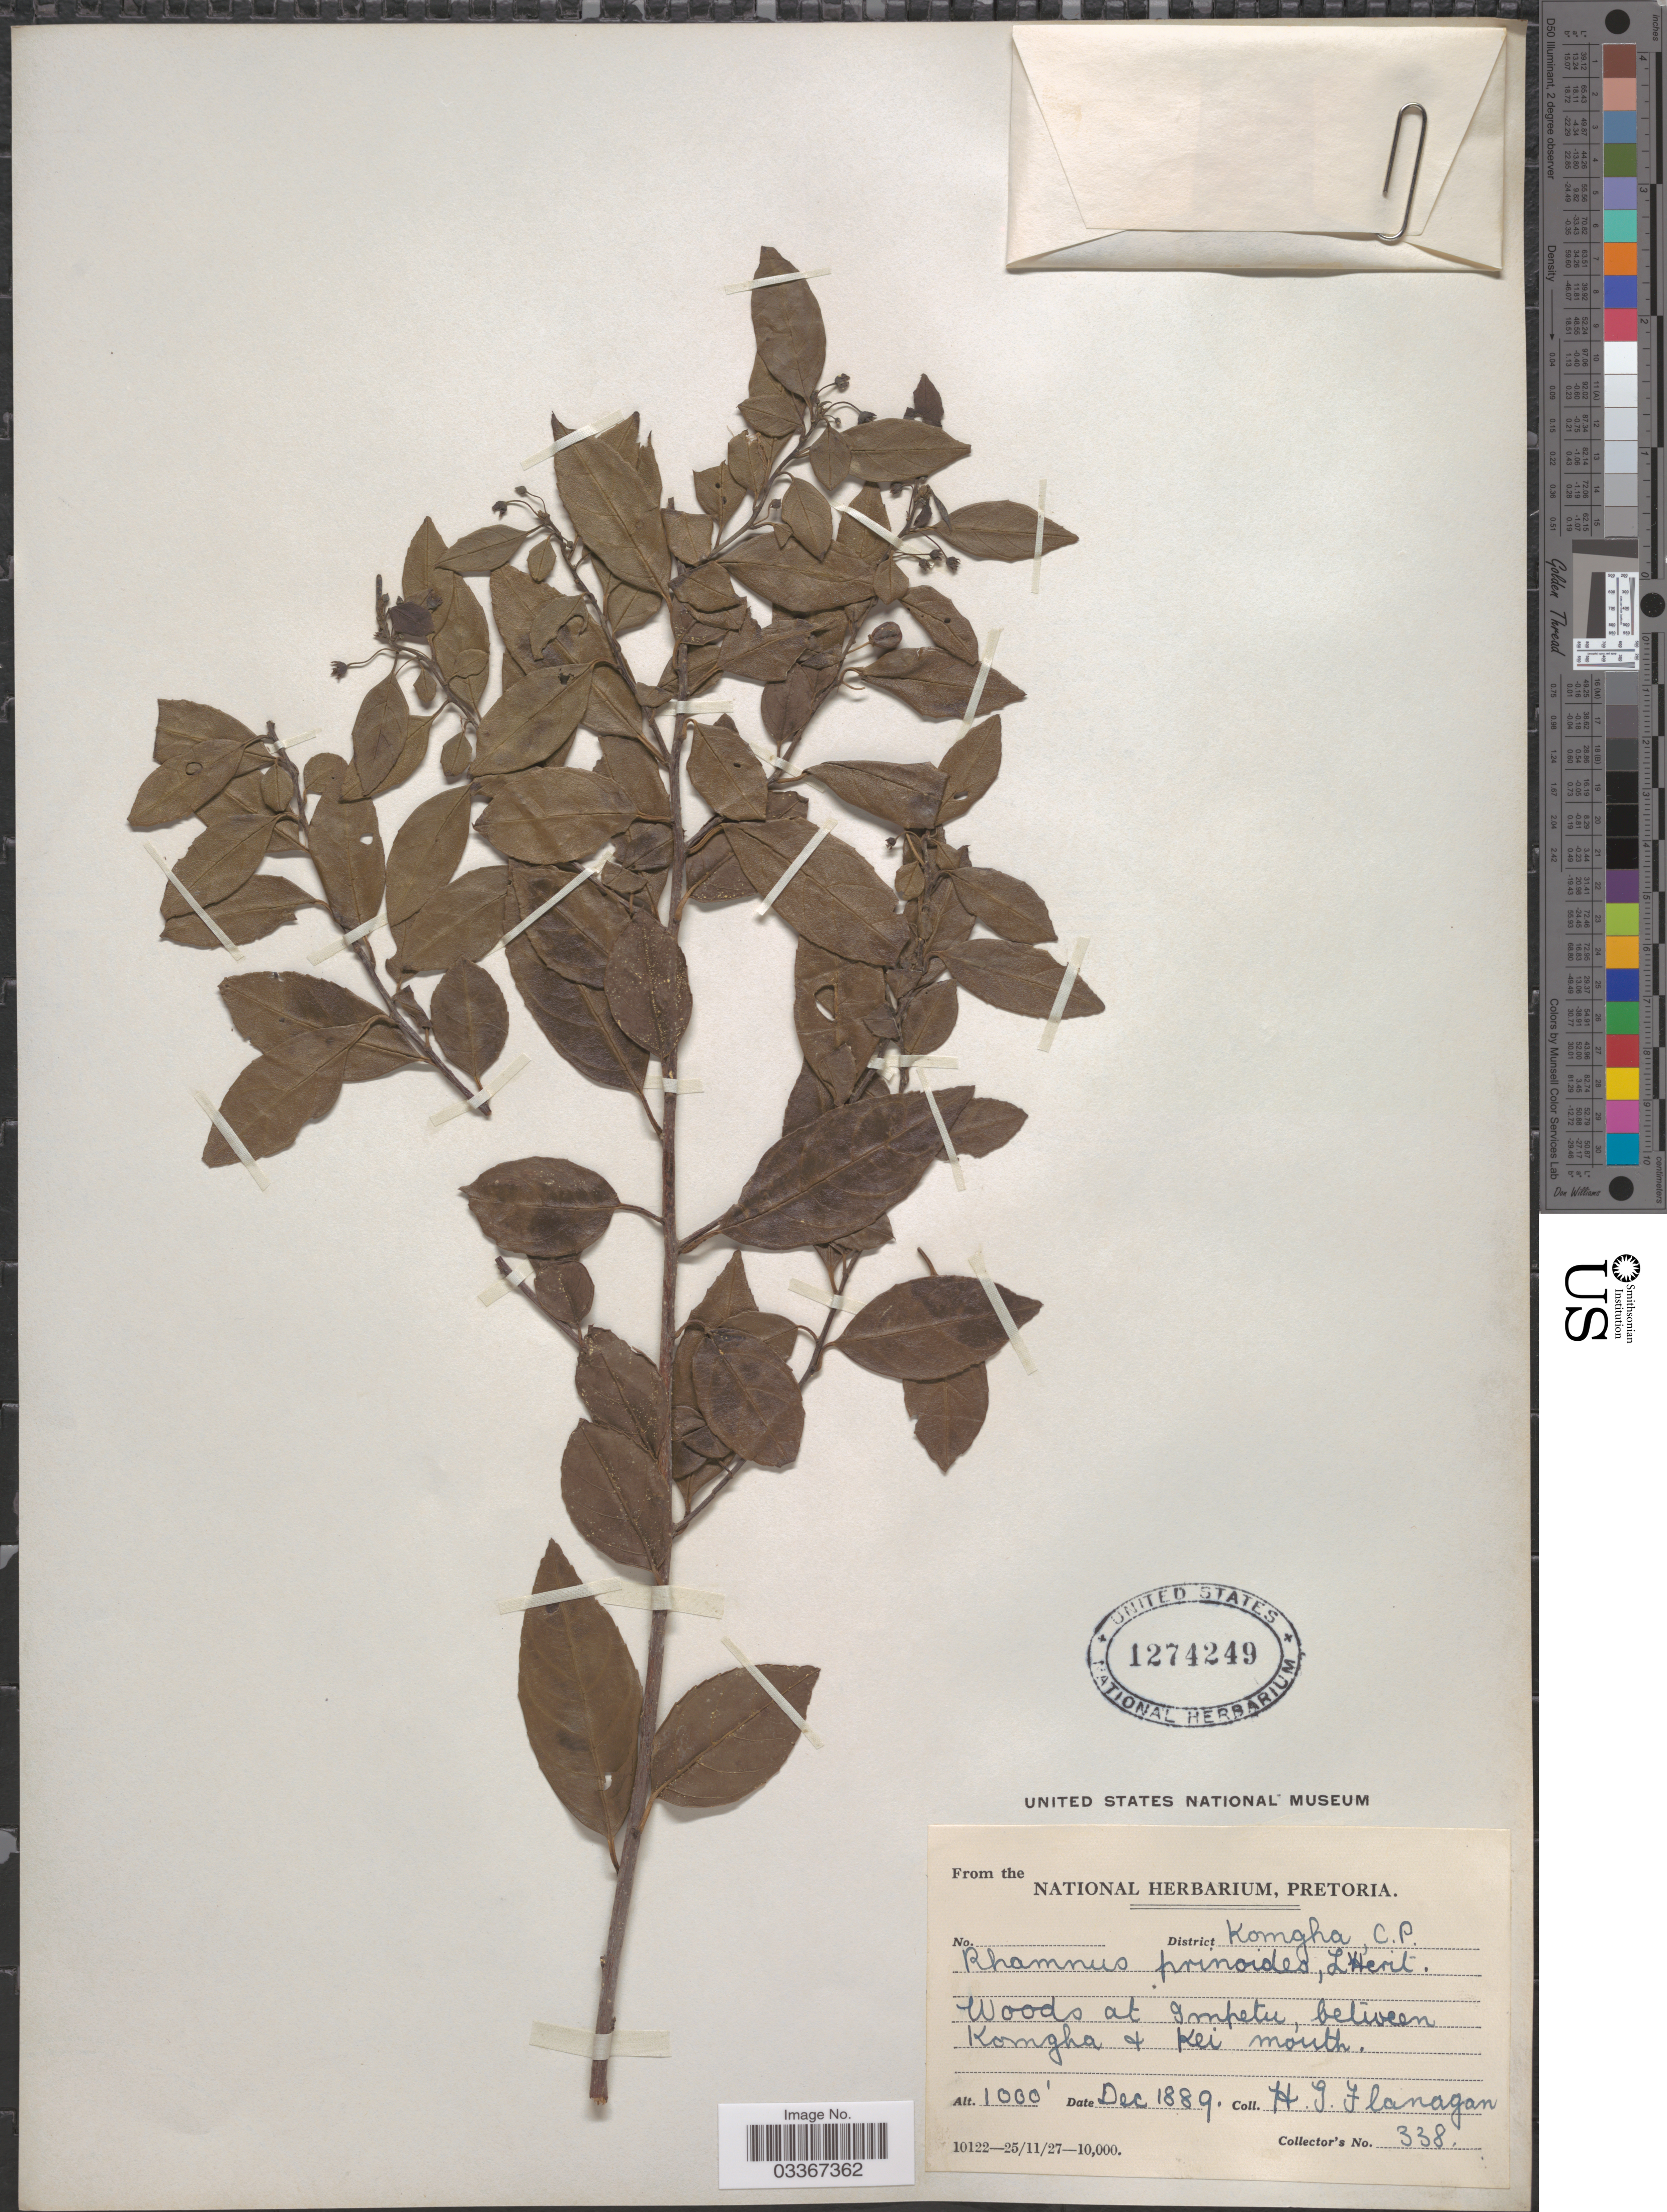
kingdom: Plantae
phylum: Tracheophyta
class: Magnoliopsida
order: Rosales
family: Rhamnaceae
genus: Rhamnus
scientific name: Rhamnus prinoides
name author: L'Hér.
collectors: H. Flanagan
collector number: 338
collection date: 1889-12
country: South Africa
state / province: Eastern Cape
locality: District Komgha, C. P. Woods at Impetu, between Komgha & Kei mouth.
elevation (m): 305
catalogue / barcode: US 1274249